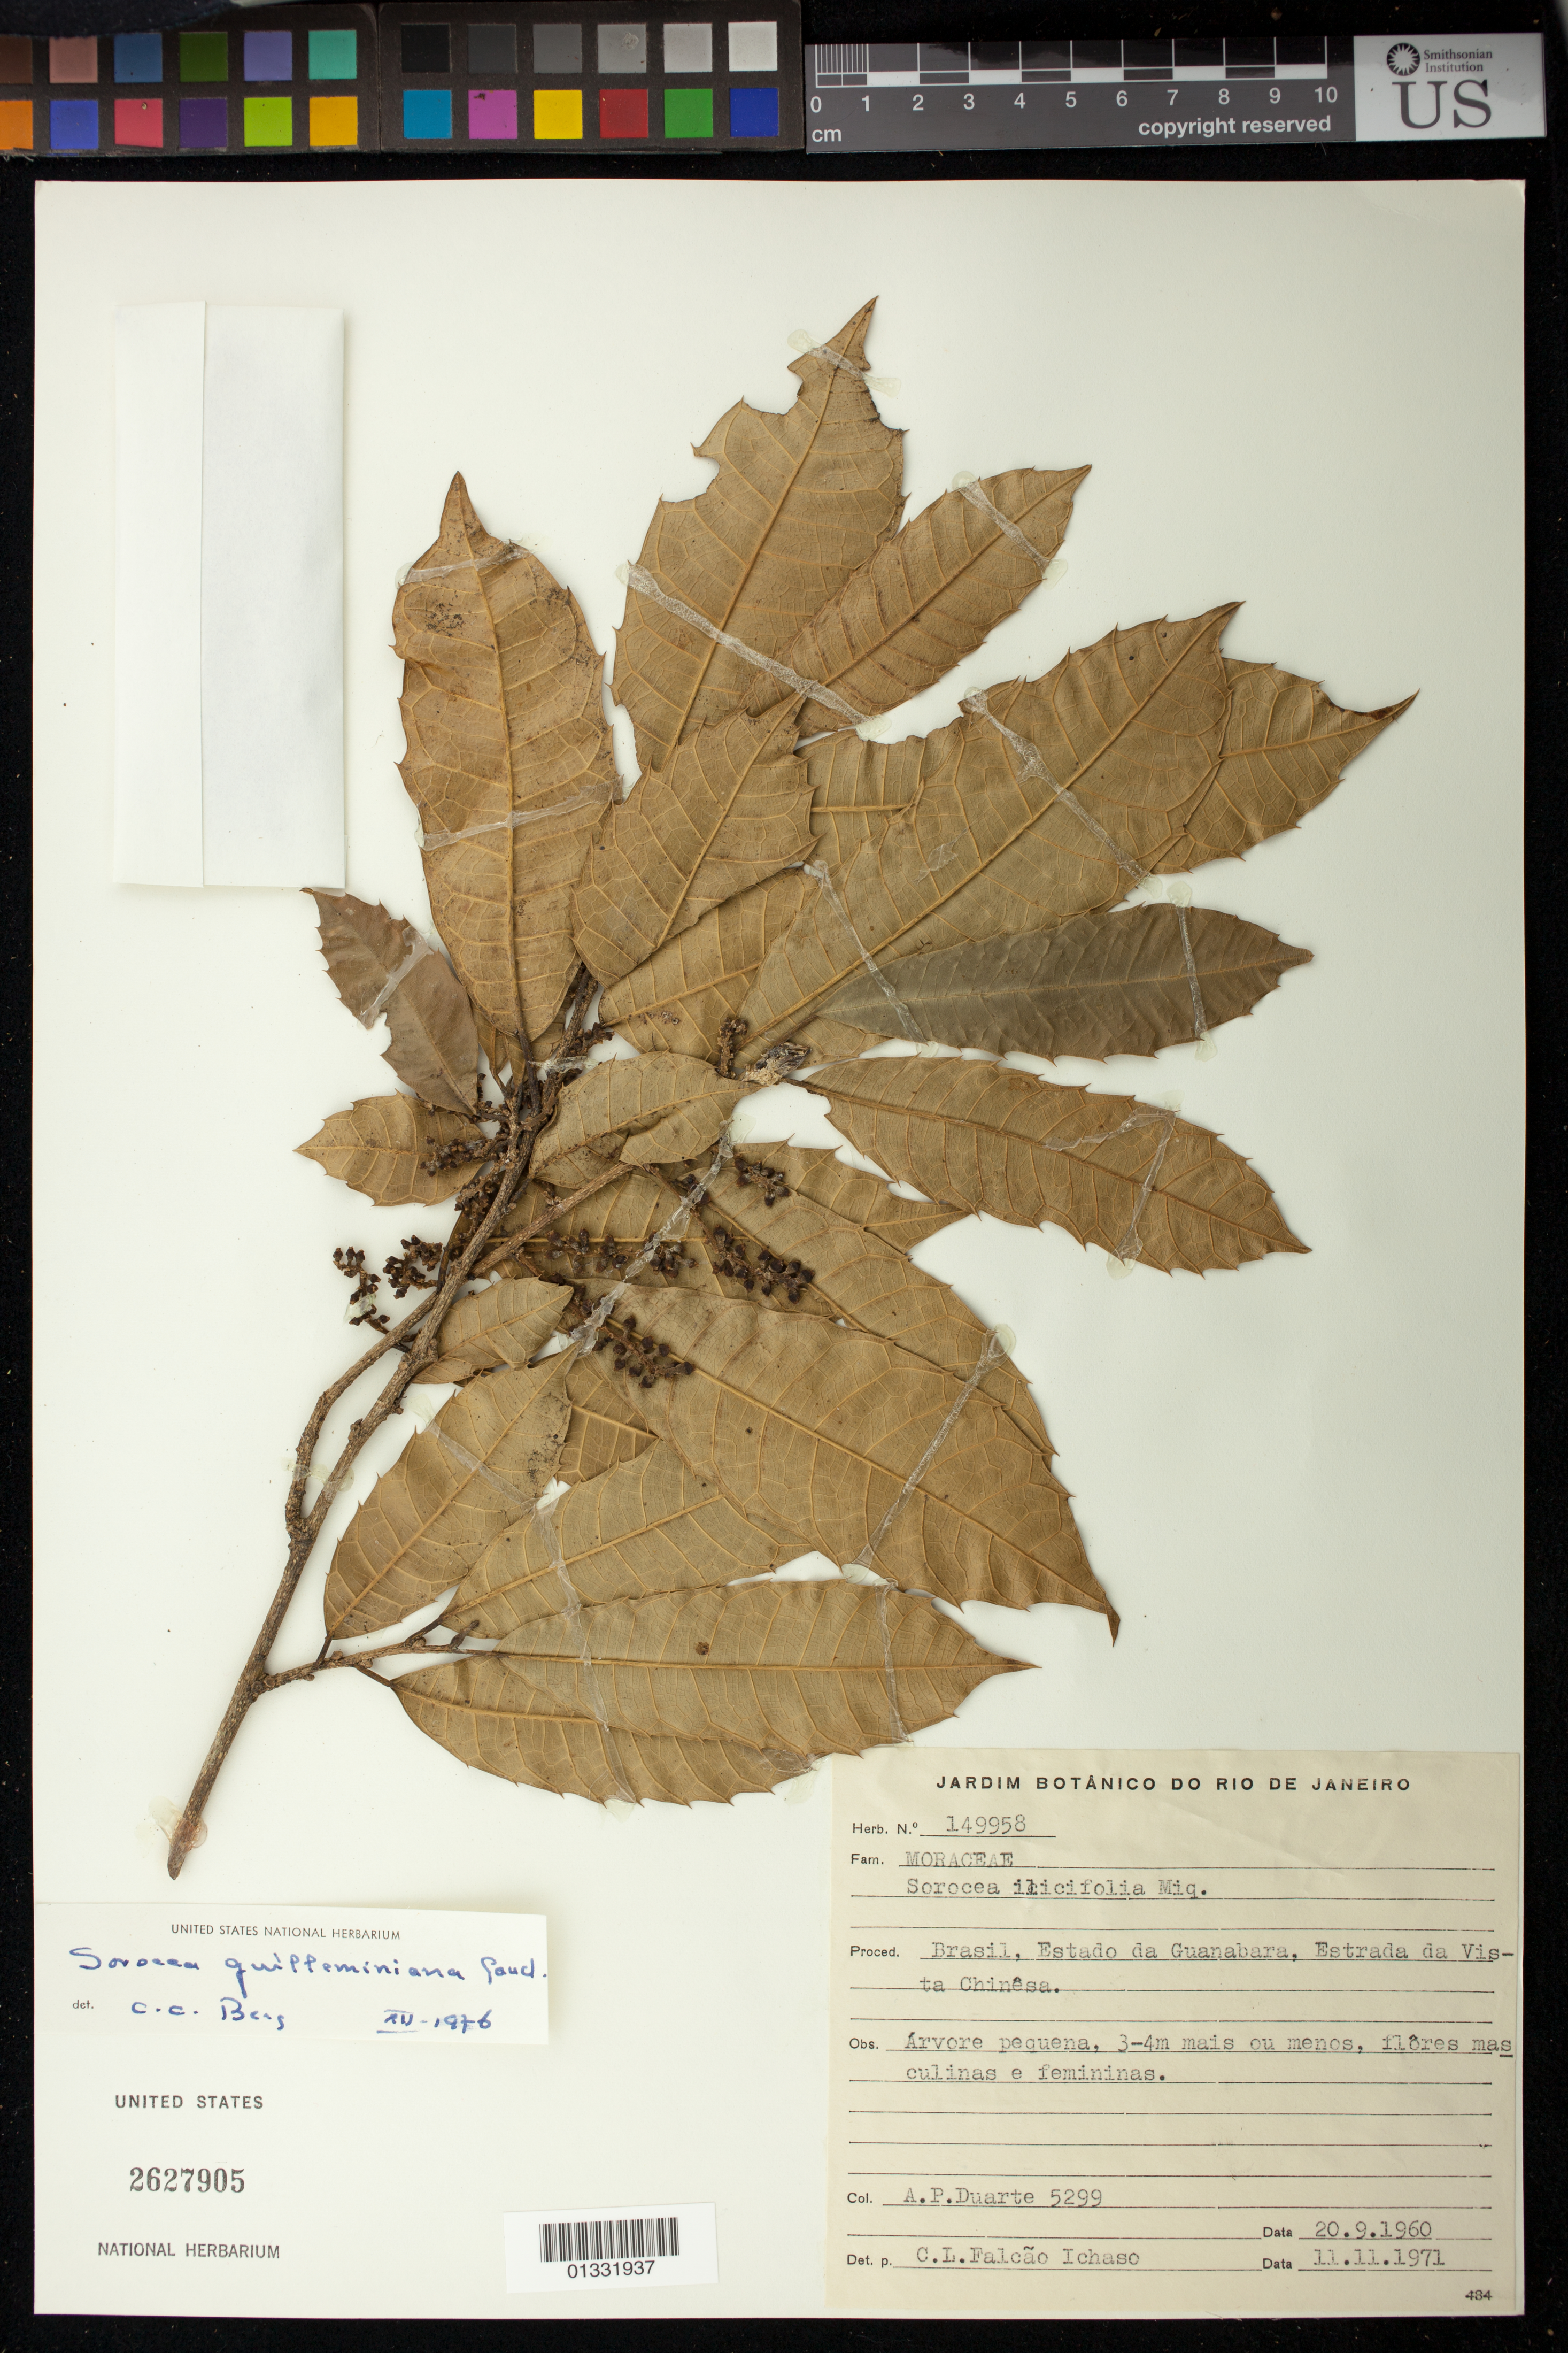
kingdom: Plantae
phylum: Tracheophyta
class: Magnoliopsida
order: Rosales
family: Moraceae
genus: Sorocea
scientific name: Sorocea guilleminiana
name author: Gaudich.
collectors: A. P. Duarte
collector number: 5299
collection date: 1960-09-20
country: Brazil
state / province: Rio de Janeiro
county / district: Rio de Janeiro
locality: Estrada da Vista Chinesa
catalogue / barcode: US 2627905